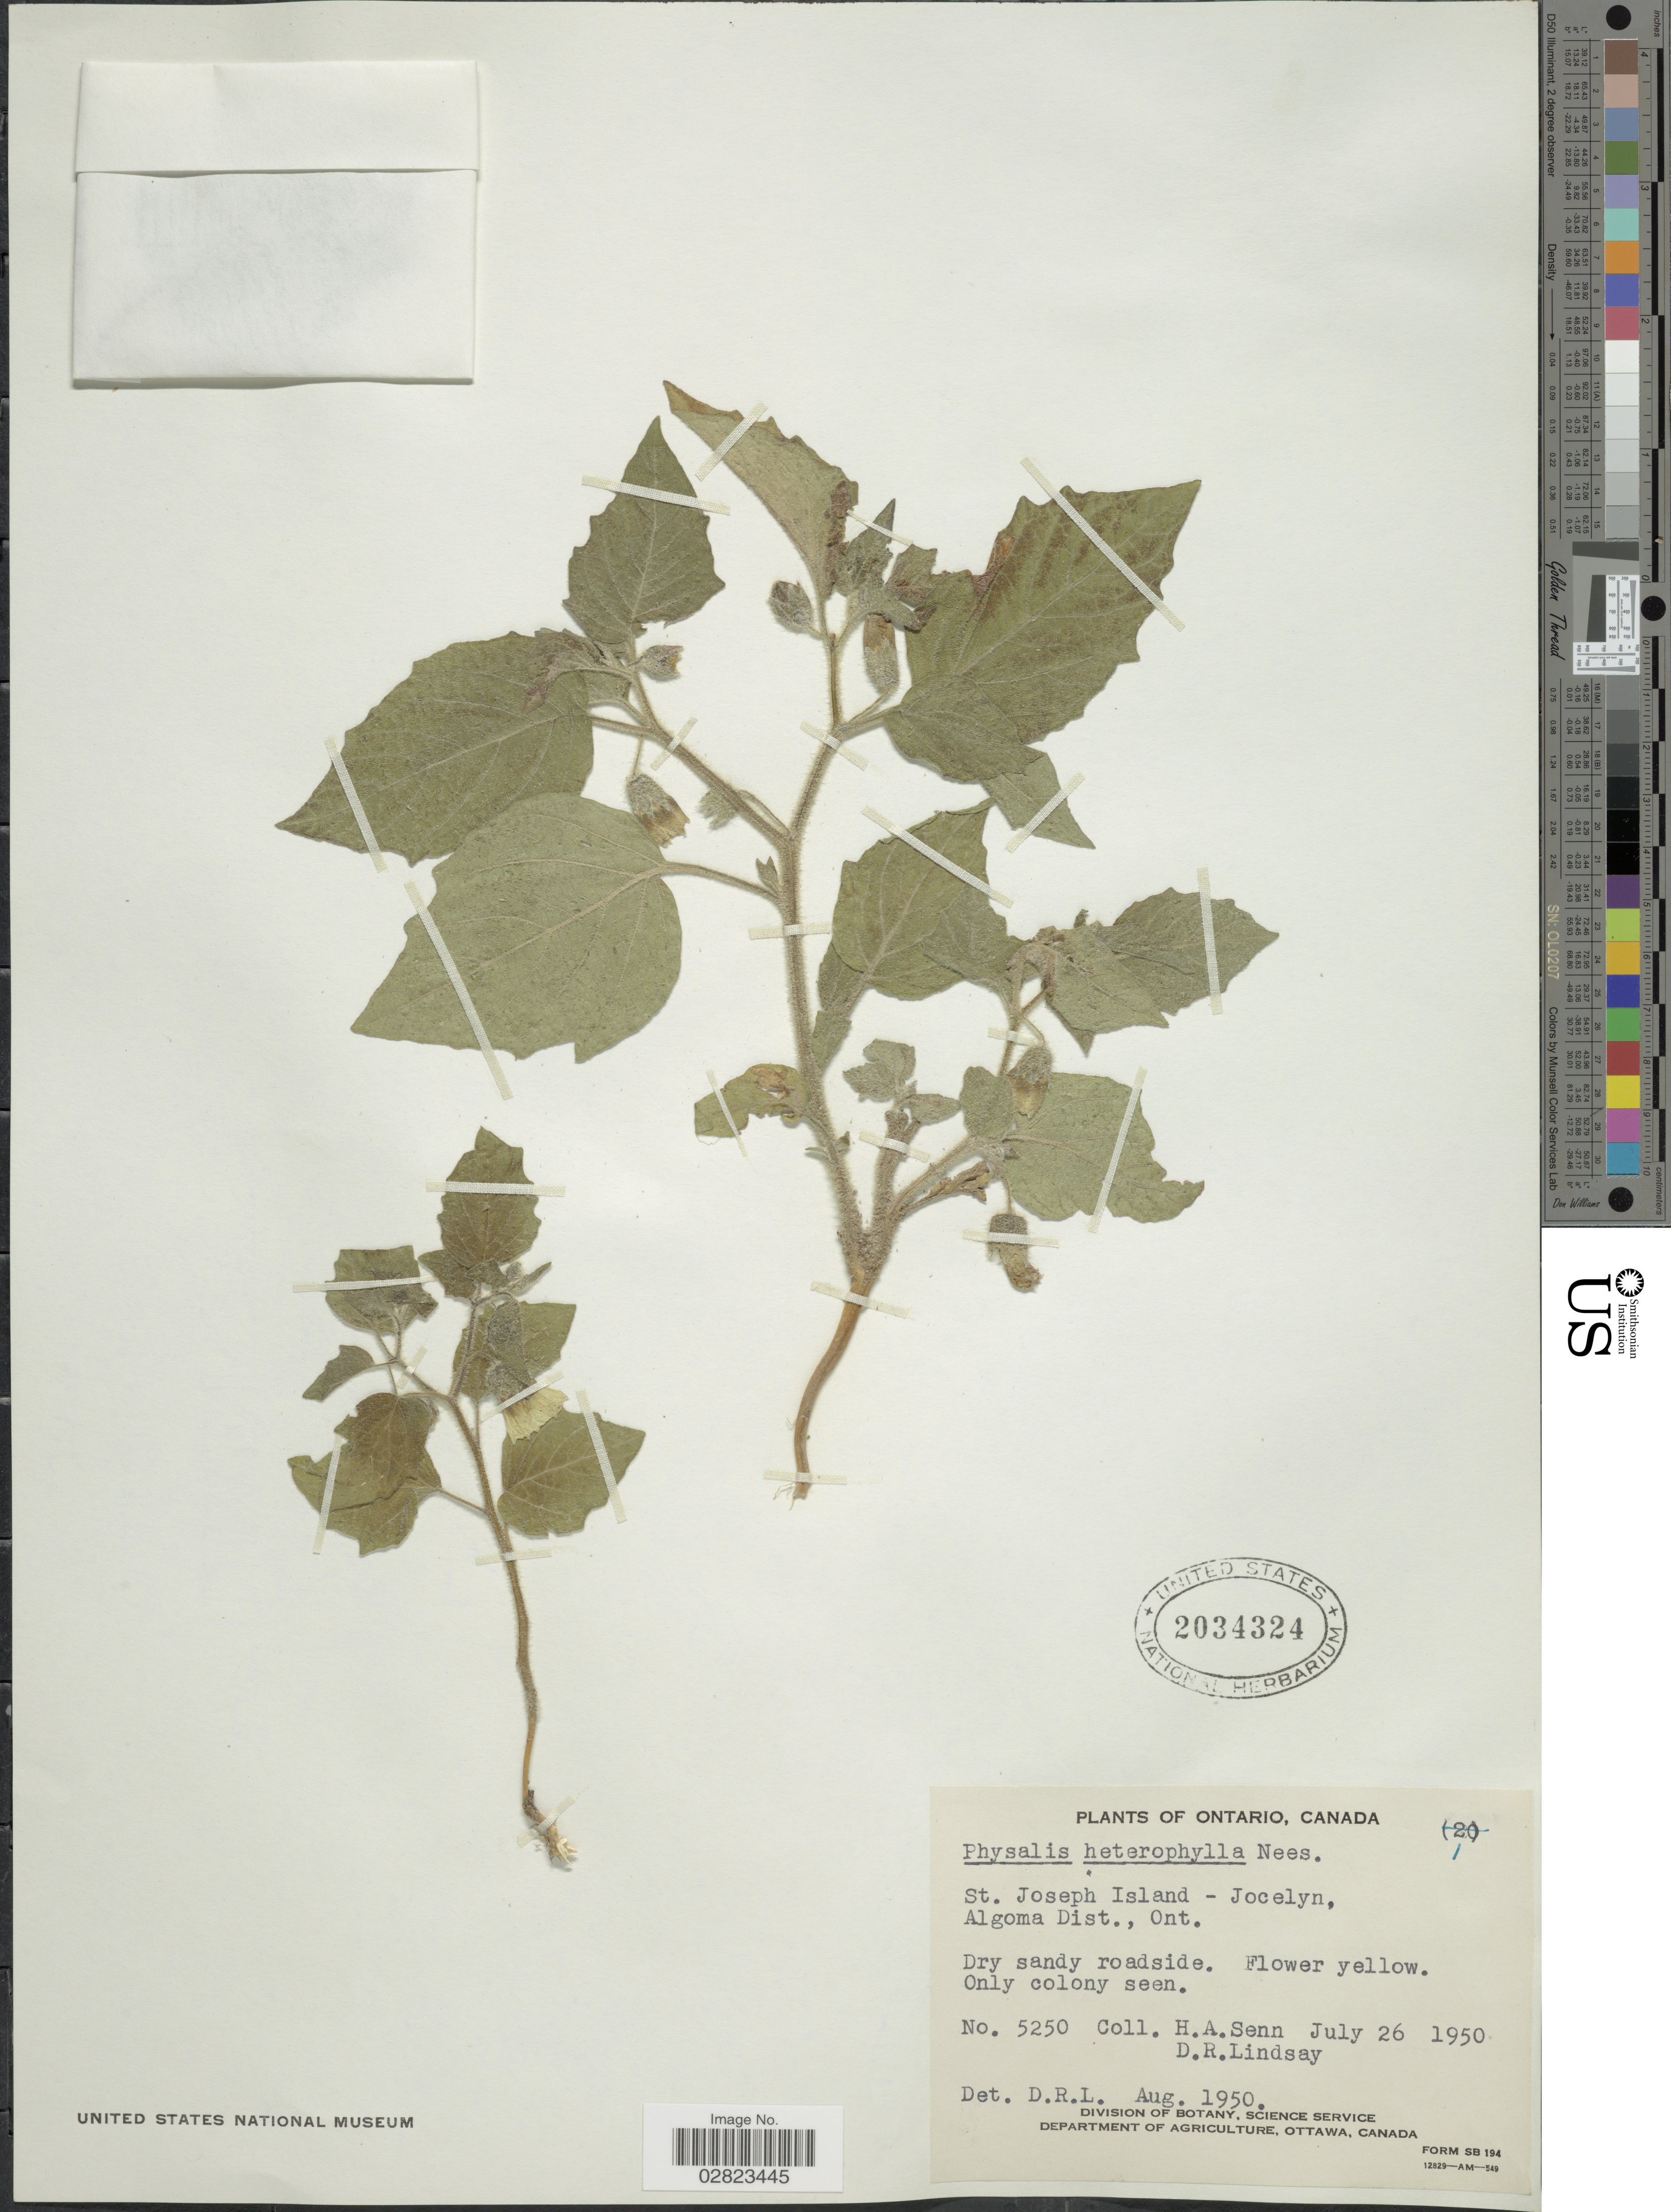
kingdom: Plantae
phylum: Tracheophyta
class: Magnoliopsida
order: Solanales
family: Solanaceae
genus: Physalis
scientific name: Physalis heterophylla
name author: Nees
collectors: H. Senn & D. Lindsay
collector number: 5250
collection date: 1950-07-26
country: Canada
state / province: Ontario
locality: St. Joseph Island - Jocelyn, Algoma Dist.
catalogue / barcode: US 2034324